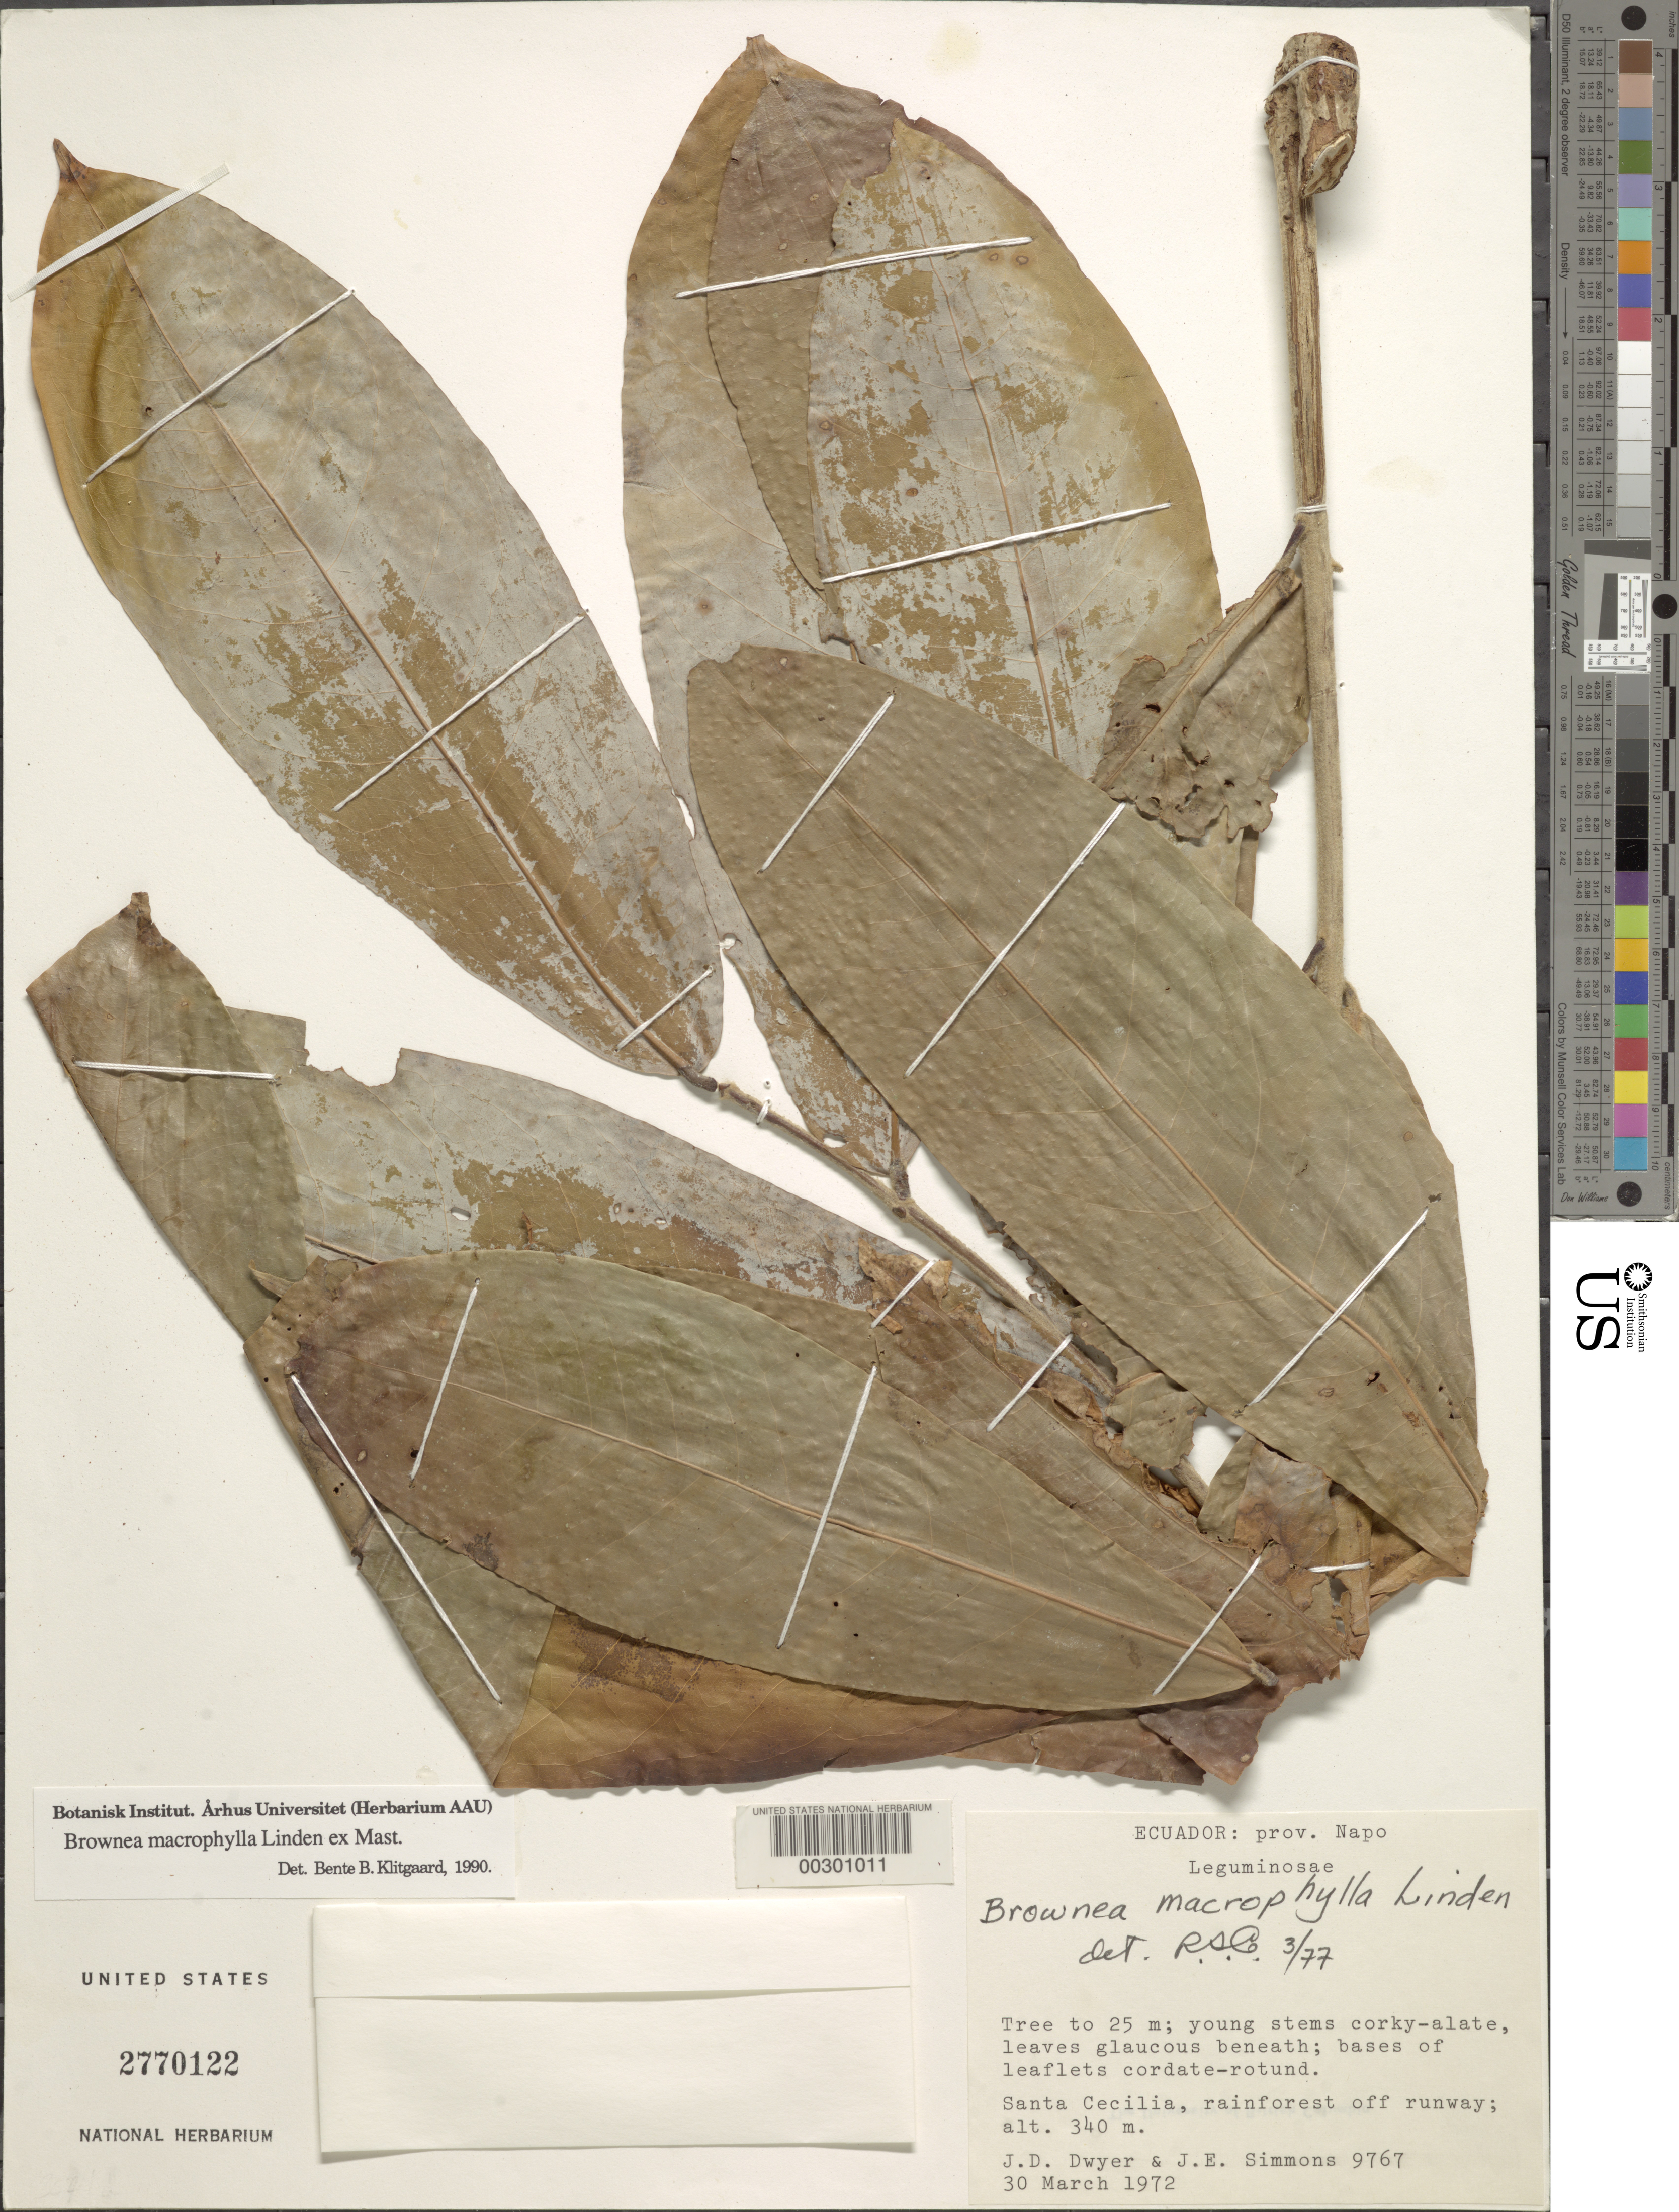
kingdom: Plantae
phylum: Tracheophyta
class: Magnoliopsida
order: Fabales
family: Fabaceae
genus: Brownea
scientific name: Brownea macrophylla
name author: B.L. Linden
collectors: J. D. Dwyer & J. Simmons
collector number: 9767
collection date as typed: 30 Mar 1972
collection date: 1972-03-30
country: Ecuador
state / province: Napo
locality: Santa Cecilia, of f runway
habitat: Rainforest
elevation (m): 340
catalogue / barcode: US 2770122